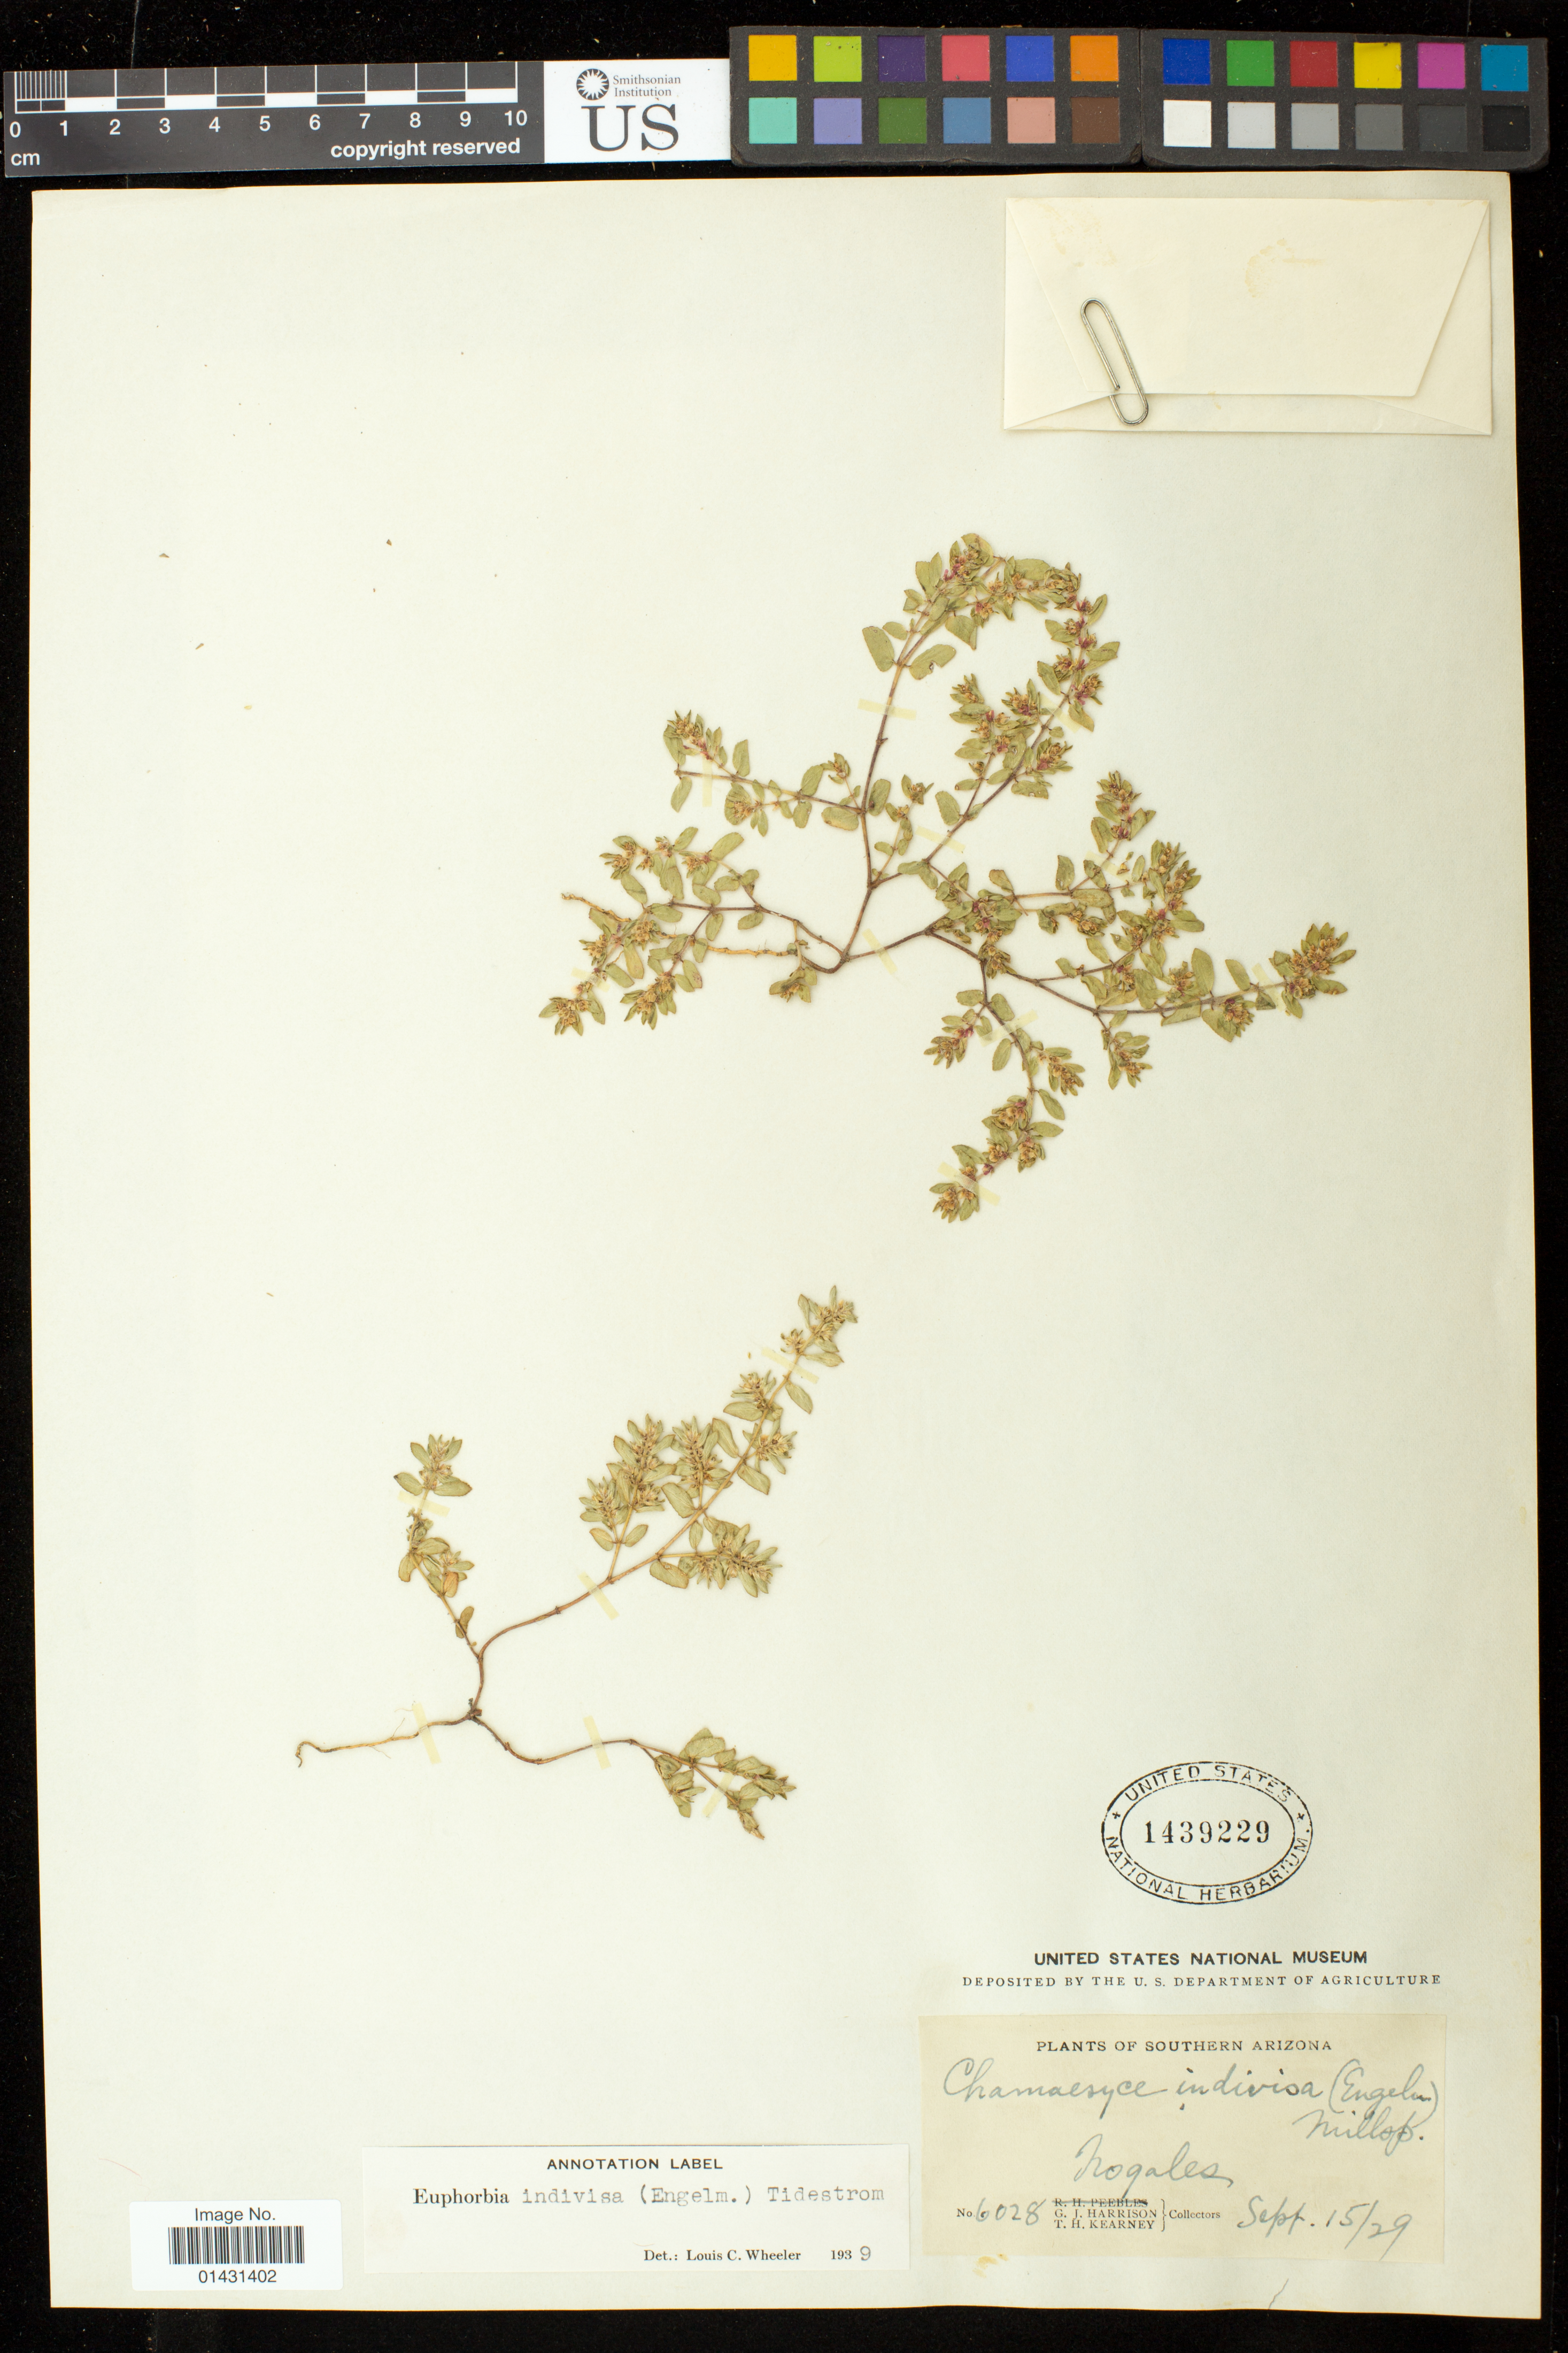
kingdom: Plantae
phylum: Tracheophyta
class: Magnoliopsida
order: Malpighiales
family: Euphorbiaceae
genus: Euphorbia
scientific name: Euphorbia indivisa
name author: (Engelm.) Tidestr.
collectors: G. J. Harrison & T. H. Kearney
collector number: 6028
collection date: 1919-09-15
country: United States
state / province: Arizona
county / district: Santa Cruz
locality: Nogales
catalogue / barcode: US 1439229